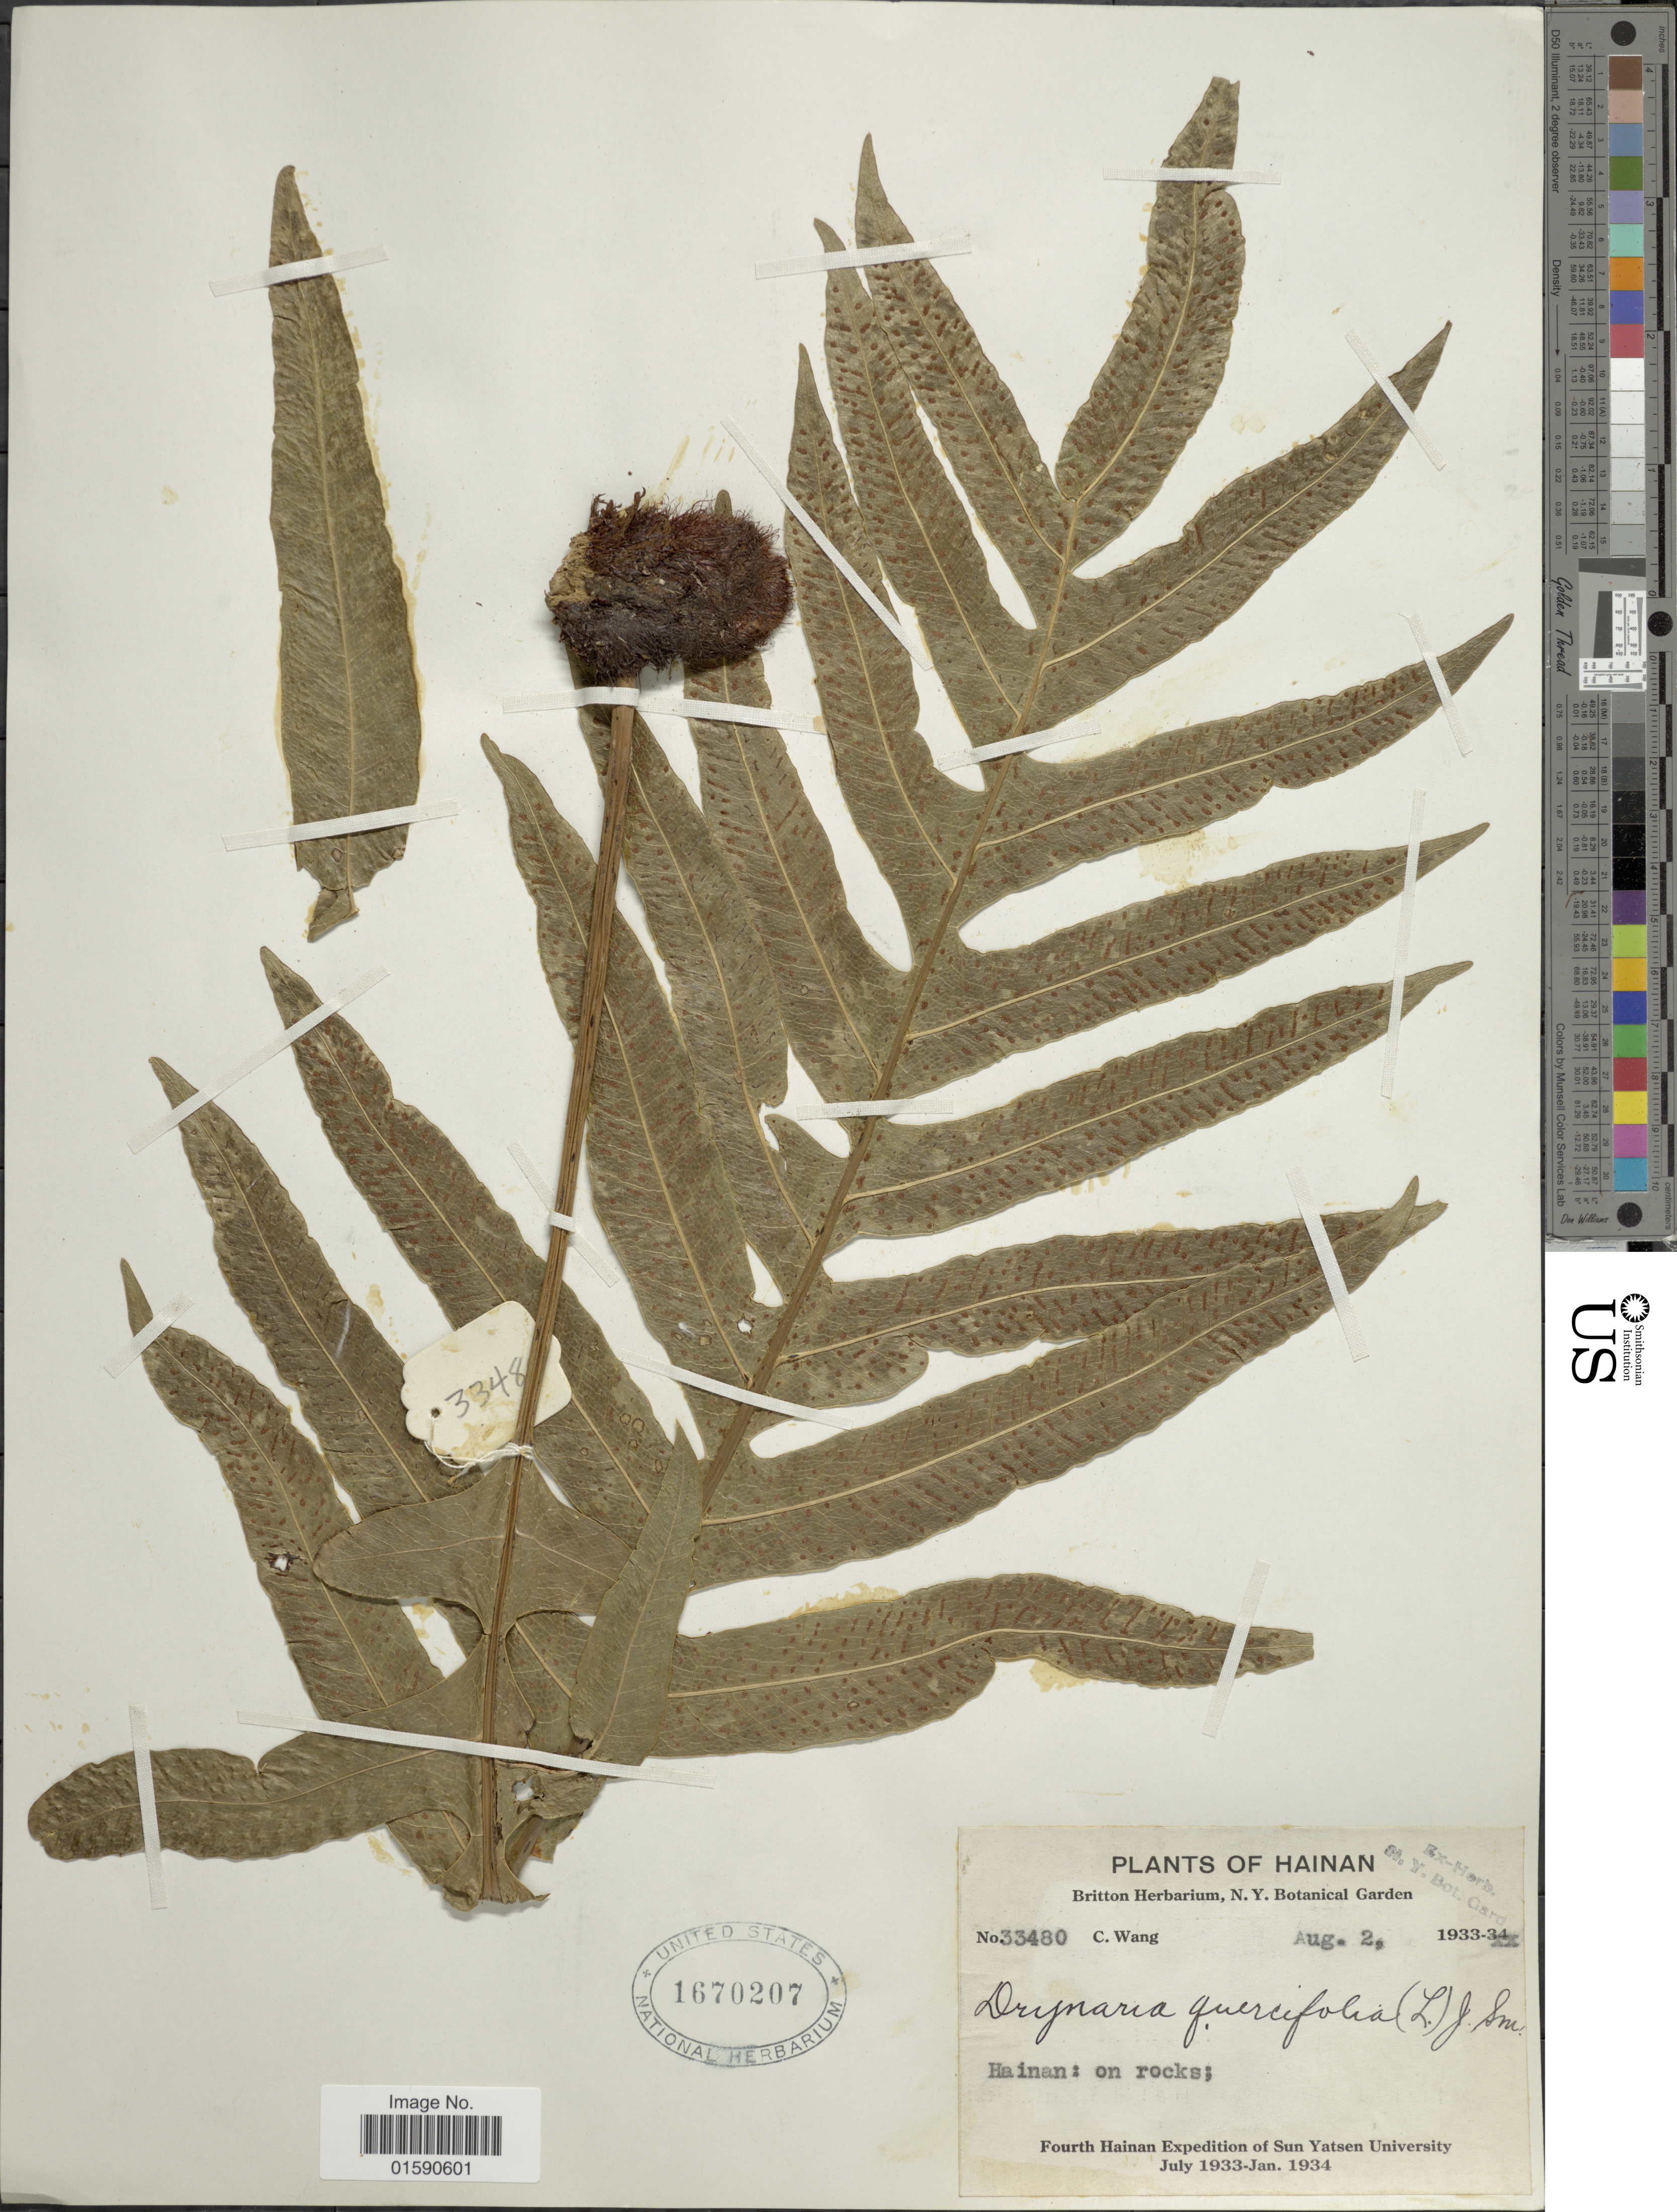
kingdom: Plantae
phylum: Tracheophyta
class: Polypodiopsida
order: Polypodiales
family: Polypodiaceae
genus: Drynaria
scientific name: Drynaria quercifolia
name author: (L.) J. Sm.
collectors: C. Wang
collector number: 33480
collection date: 1933-08-02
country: China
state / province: Hainan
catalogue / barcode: US 1670207